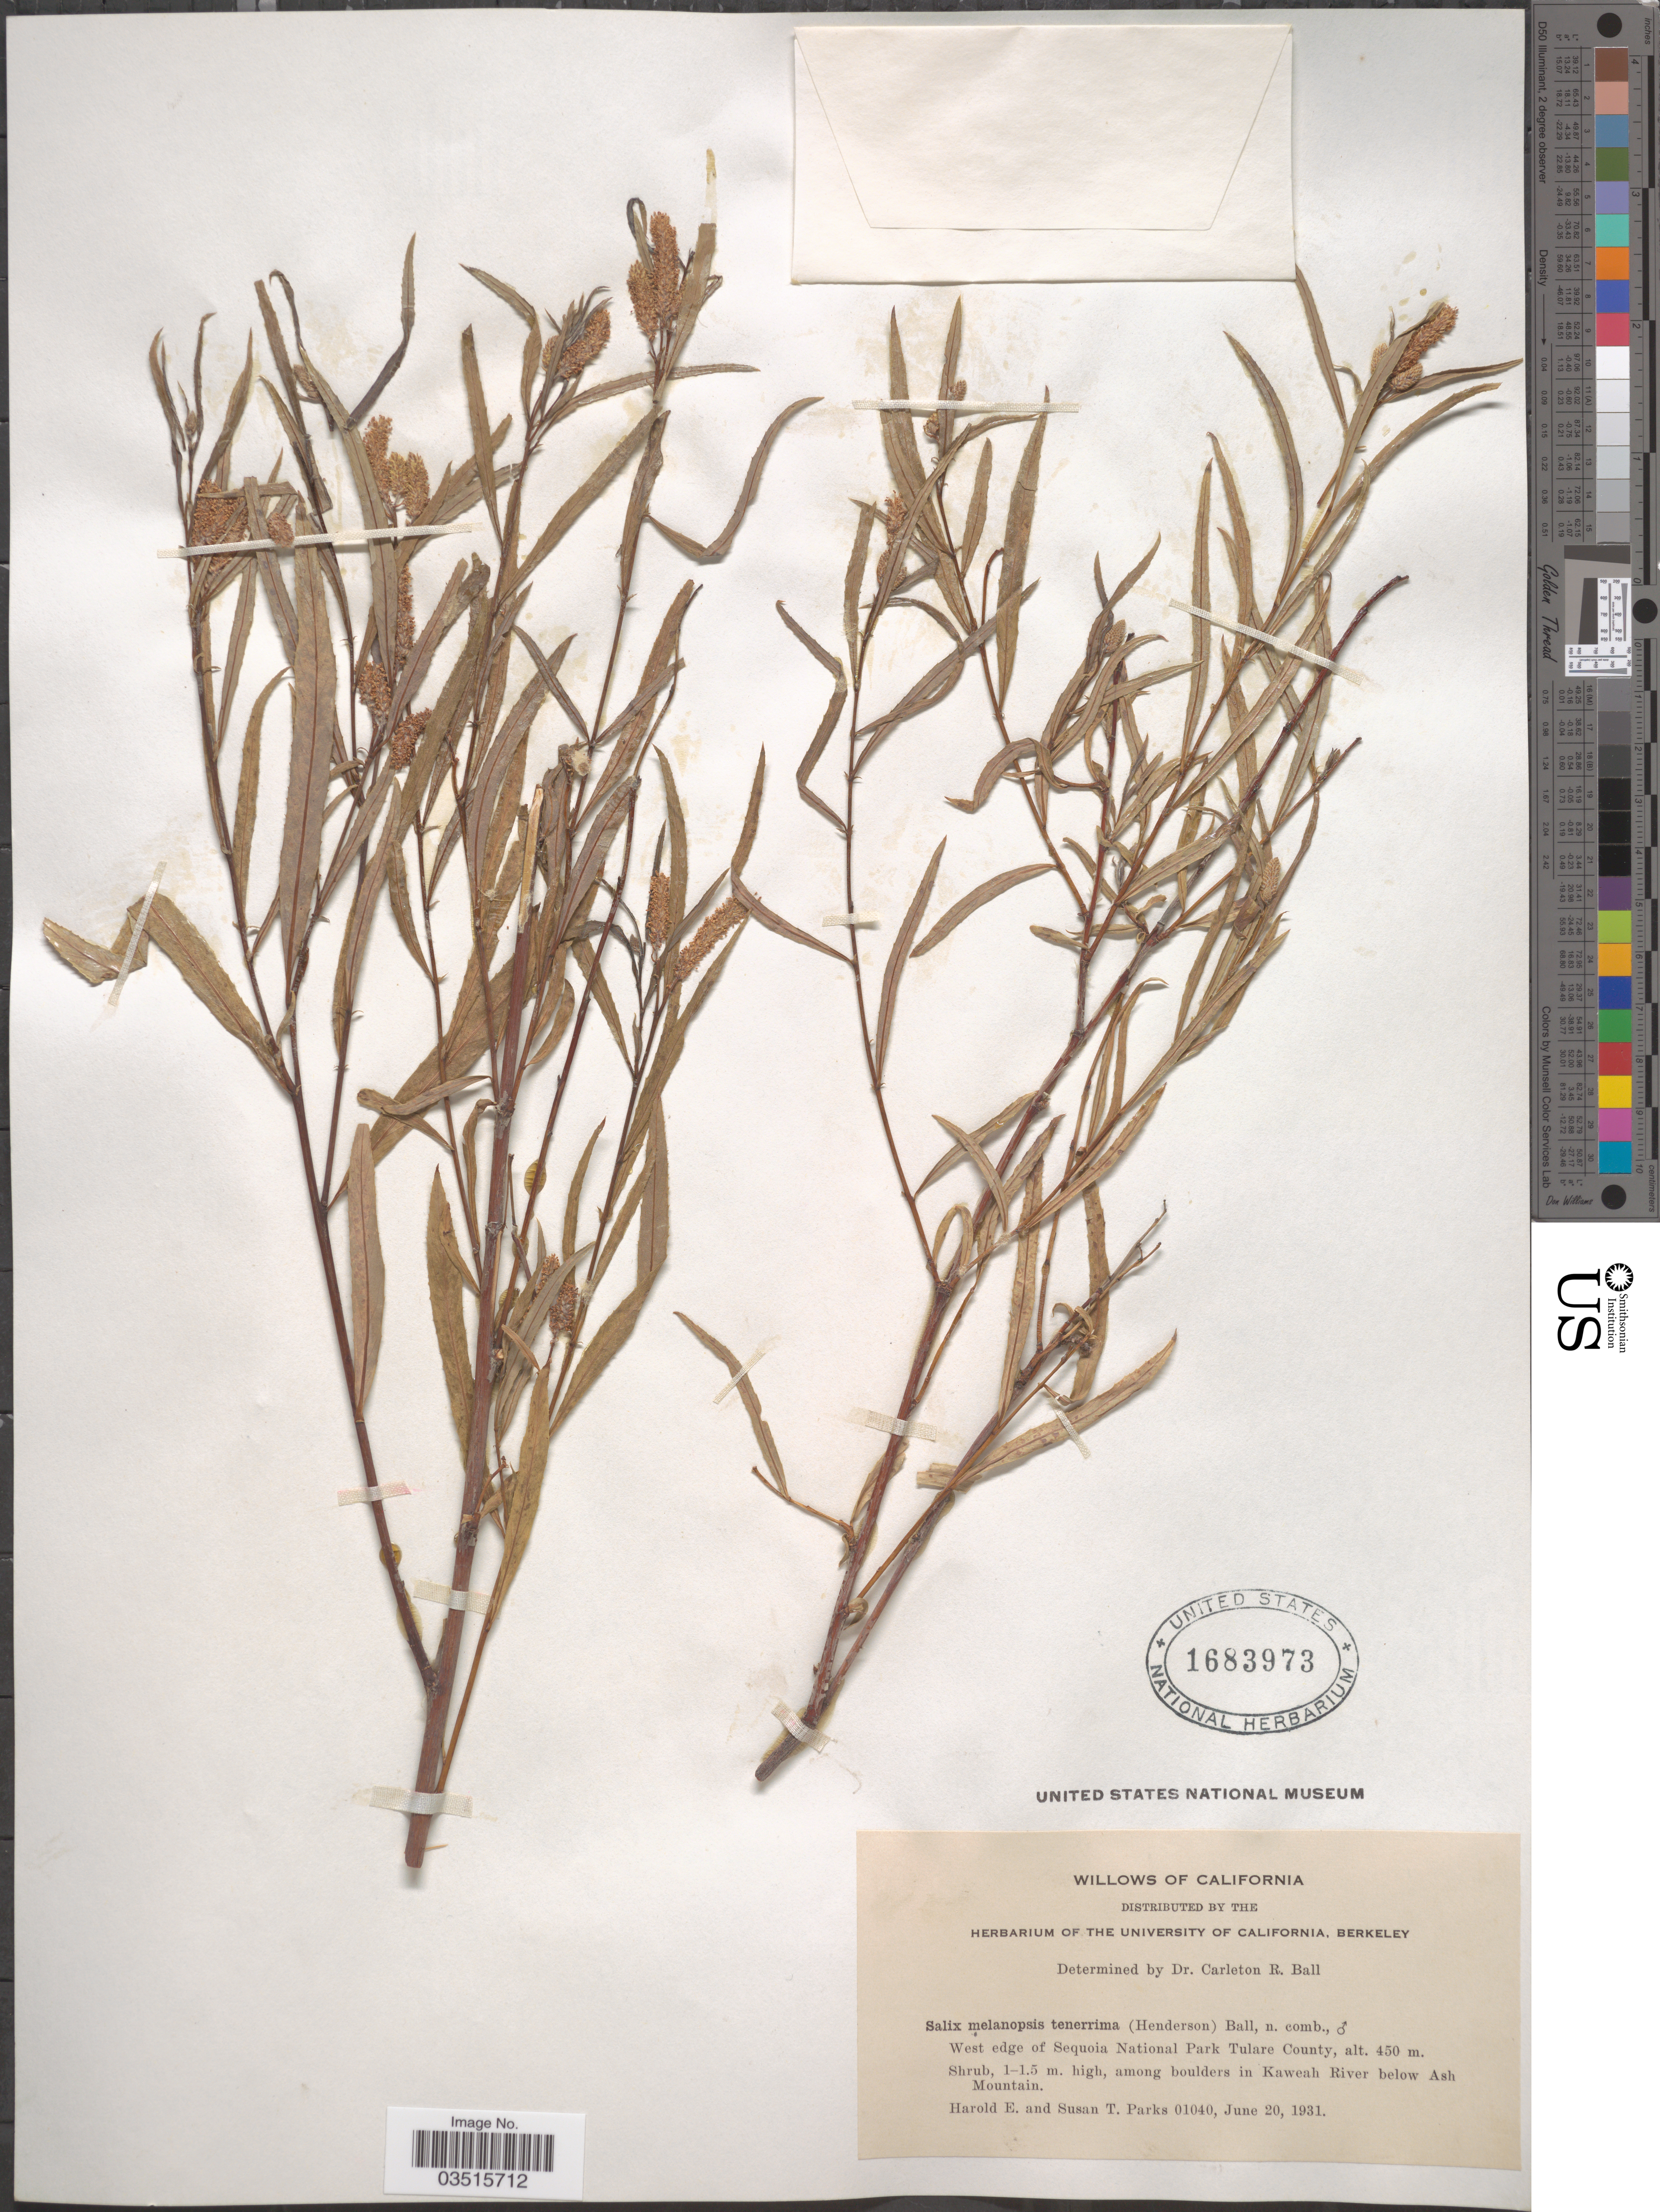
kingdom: Plantae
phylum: Tracheophyta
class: Magnoliopsida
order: Malpighiales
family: Salicaceae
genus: Salix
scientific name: Salix melanopsis var. tenerrima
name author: (L.F. Hend.) C.R. Ball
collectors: H. E. Parks & S. Parks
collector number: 01040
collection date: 1931-06-20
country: United States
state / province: California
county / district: Tulare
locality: West edge of Sequoia National Park Tulare County. Among boulders in Kaweah River below Ash Mountain.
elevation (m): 450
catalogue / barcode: US 1683973